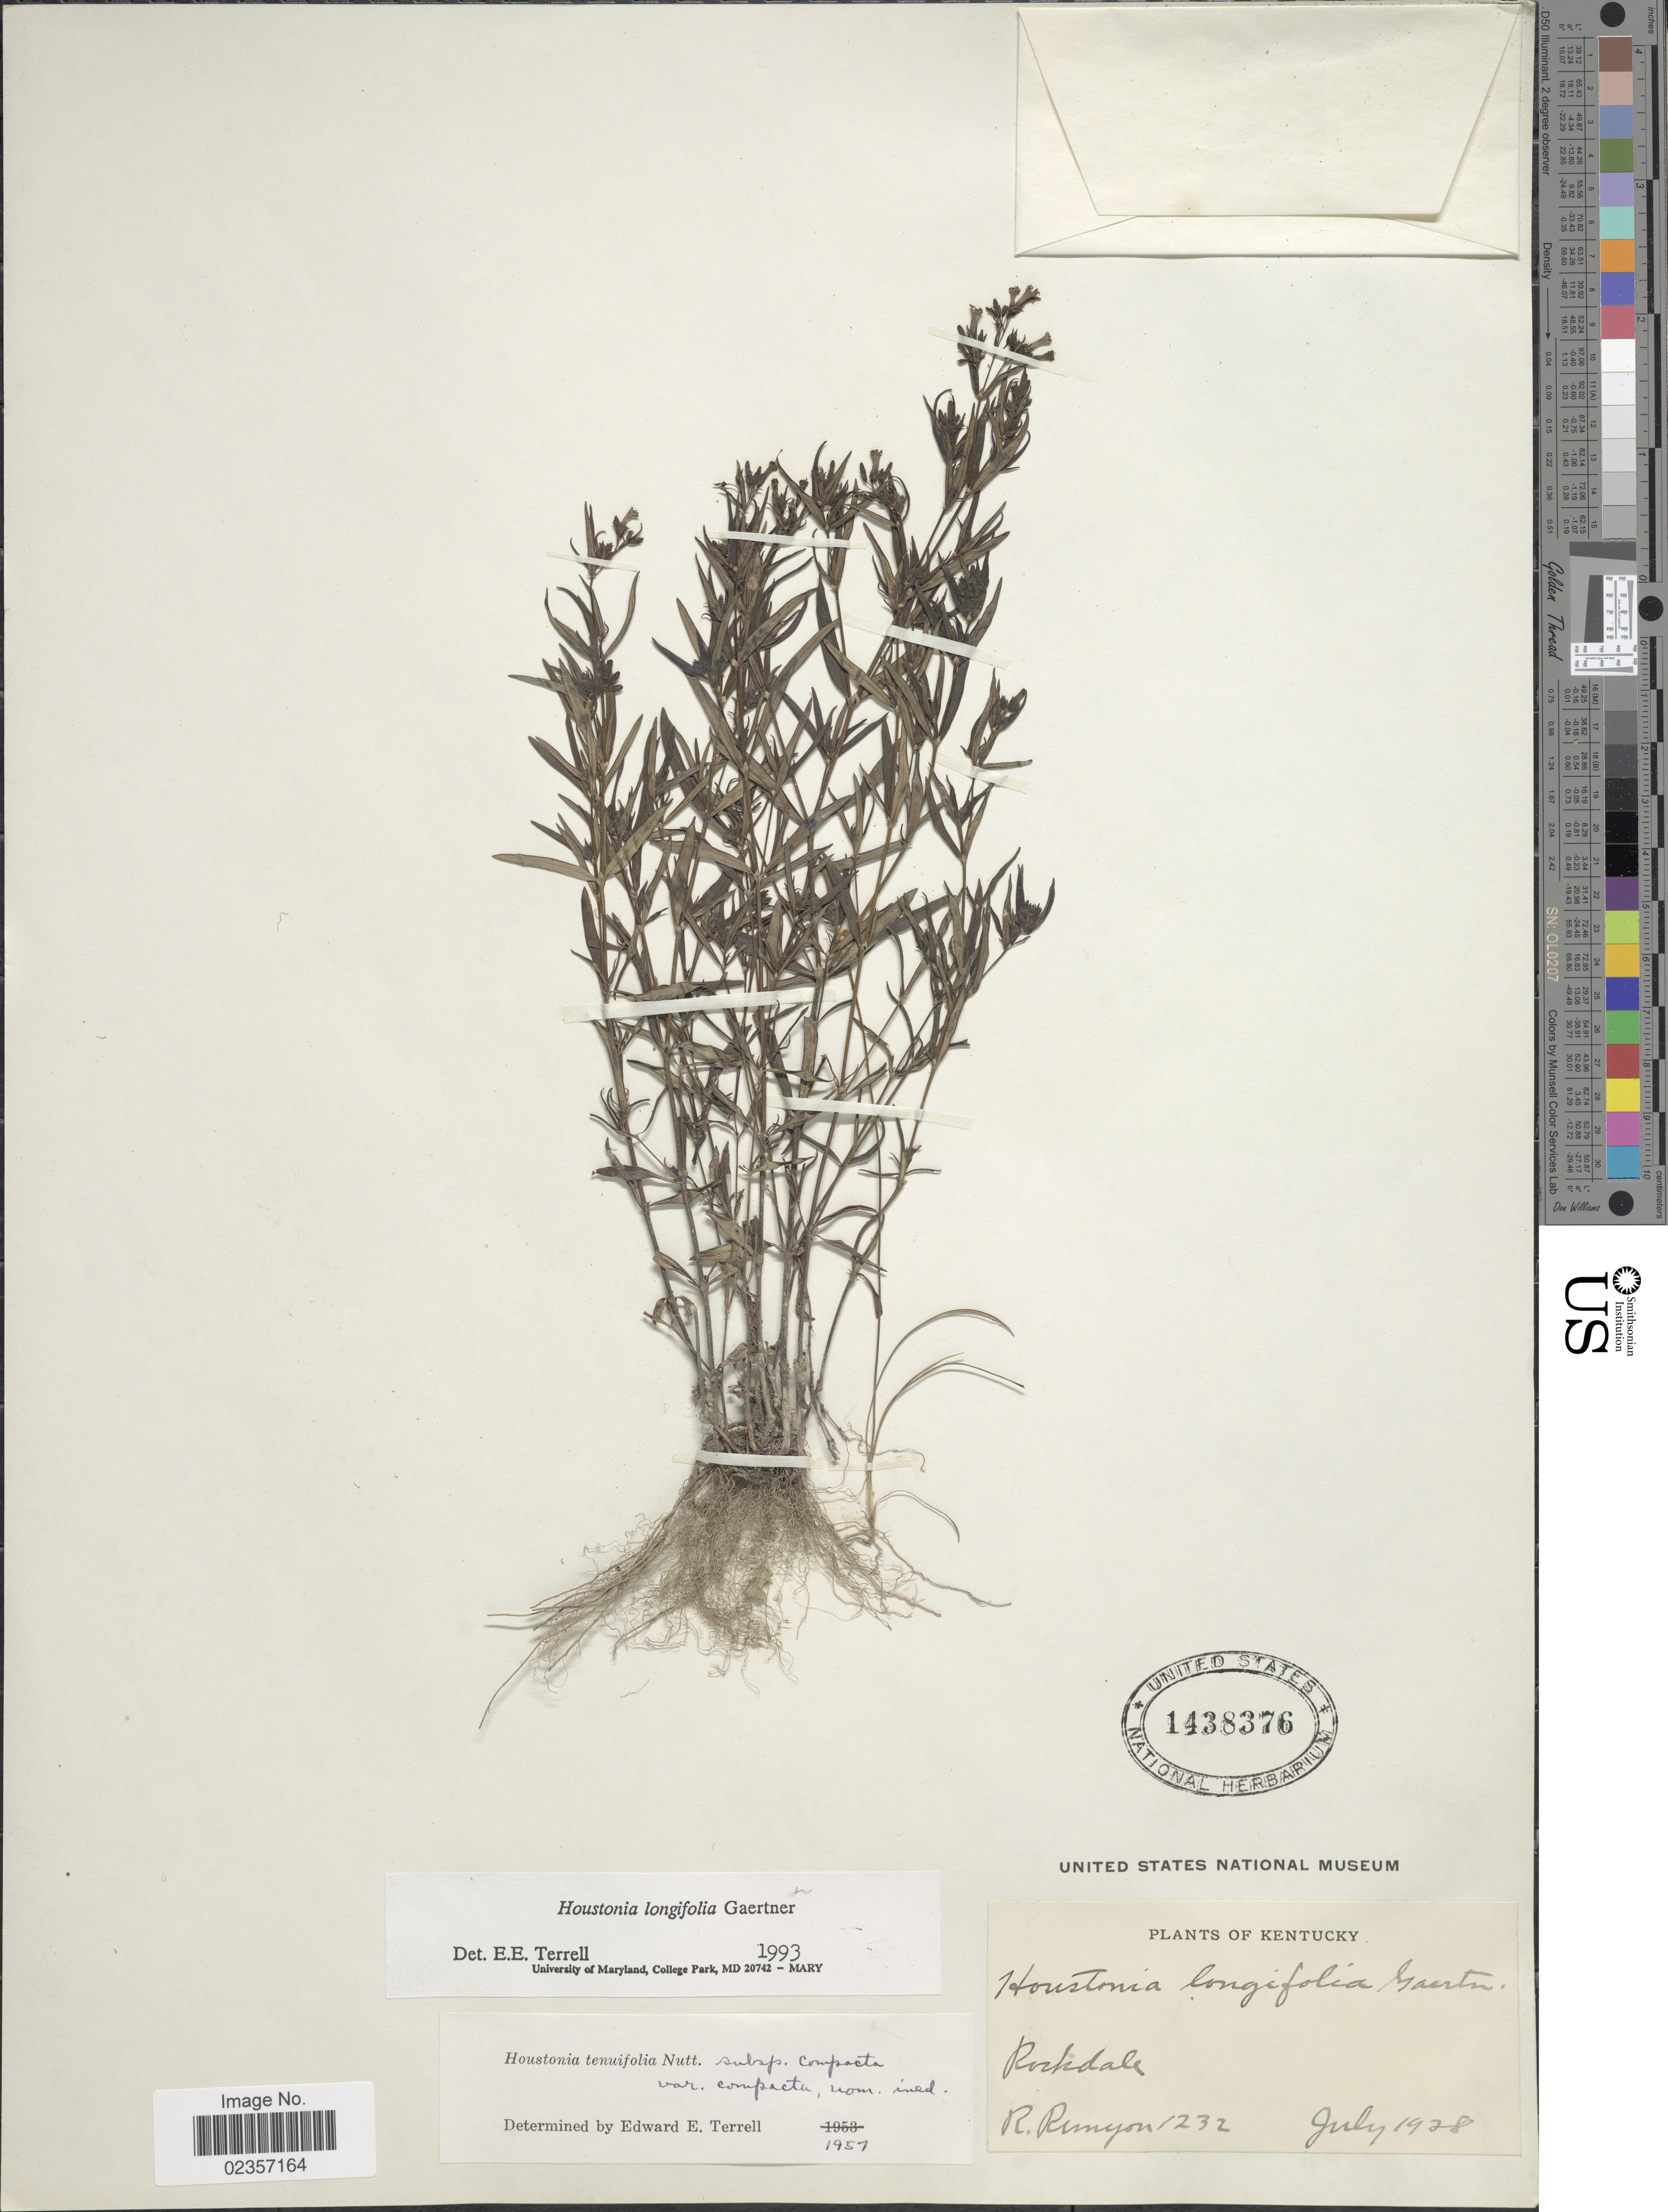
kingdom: Plantae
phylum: Tracheophyta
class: Magnoliopsida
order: Gentianales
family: Rubiaceae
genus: Houstonia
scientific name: Houstonia longifolia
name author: Gaertn.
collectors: R. Runyon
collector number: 1232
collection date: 1928-07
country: United States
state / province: Kentucky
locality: Rockdale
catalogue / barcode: US 1438376